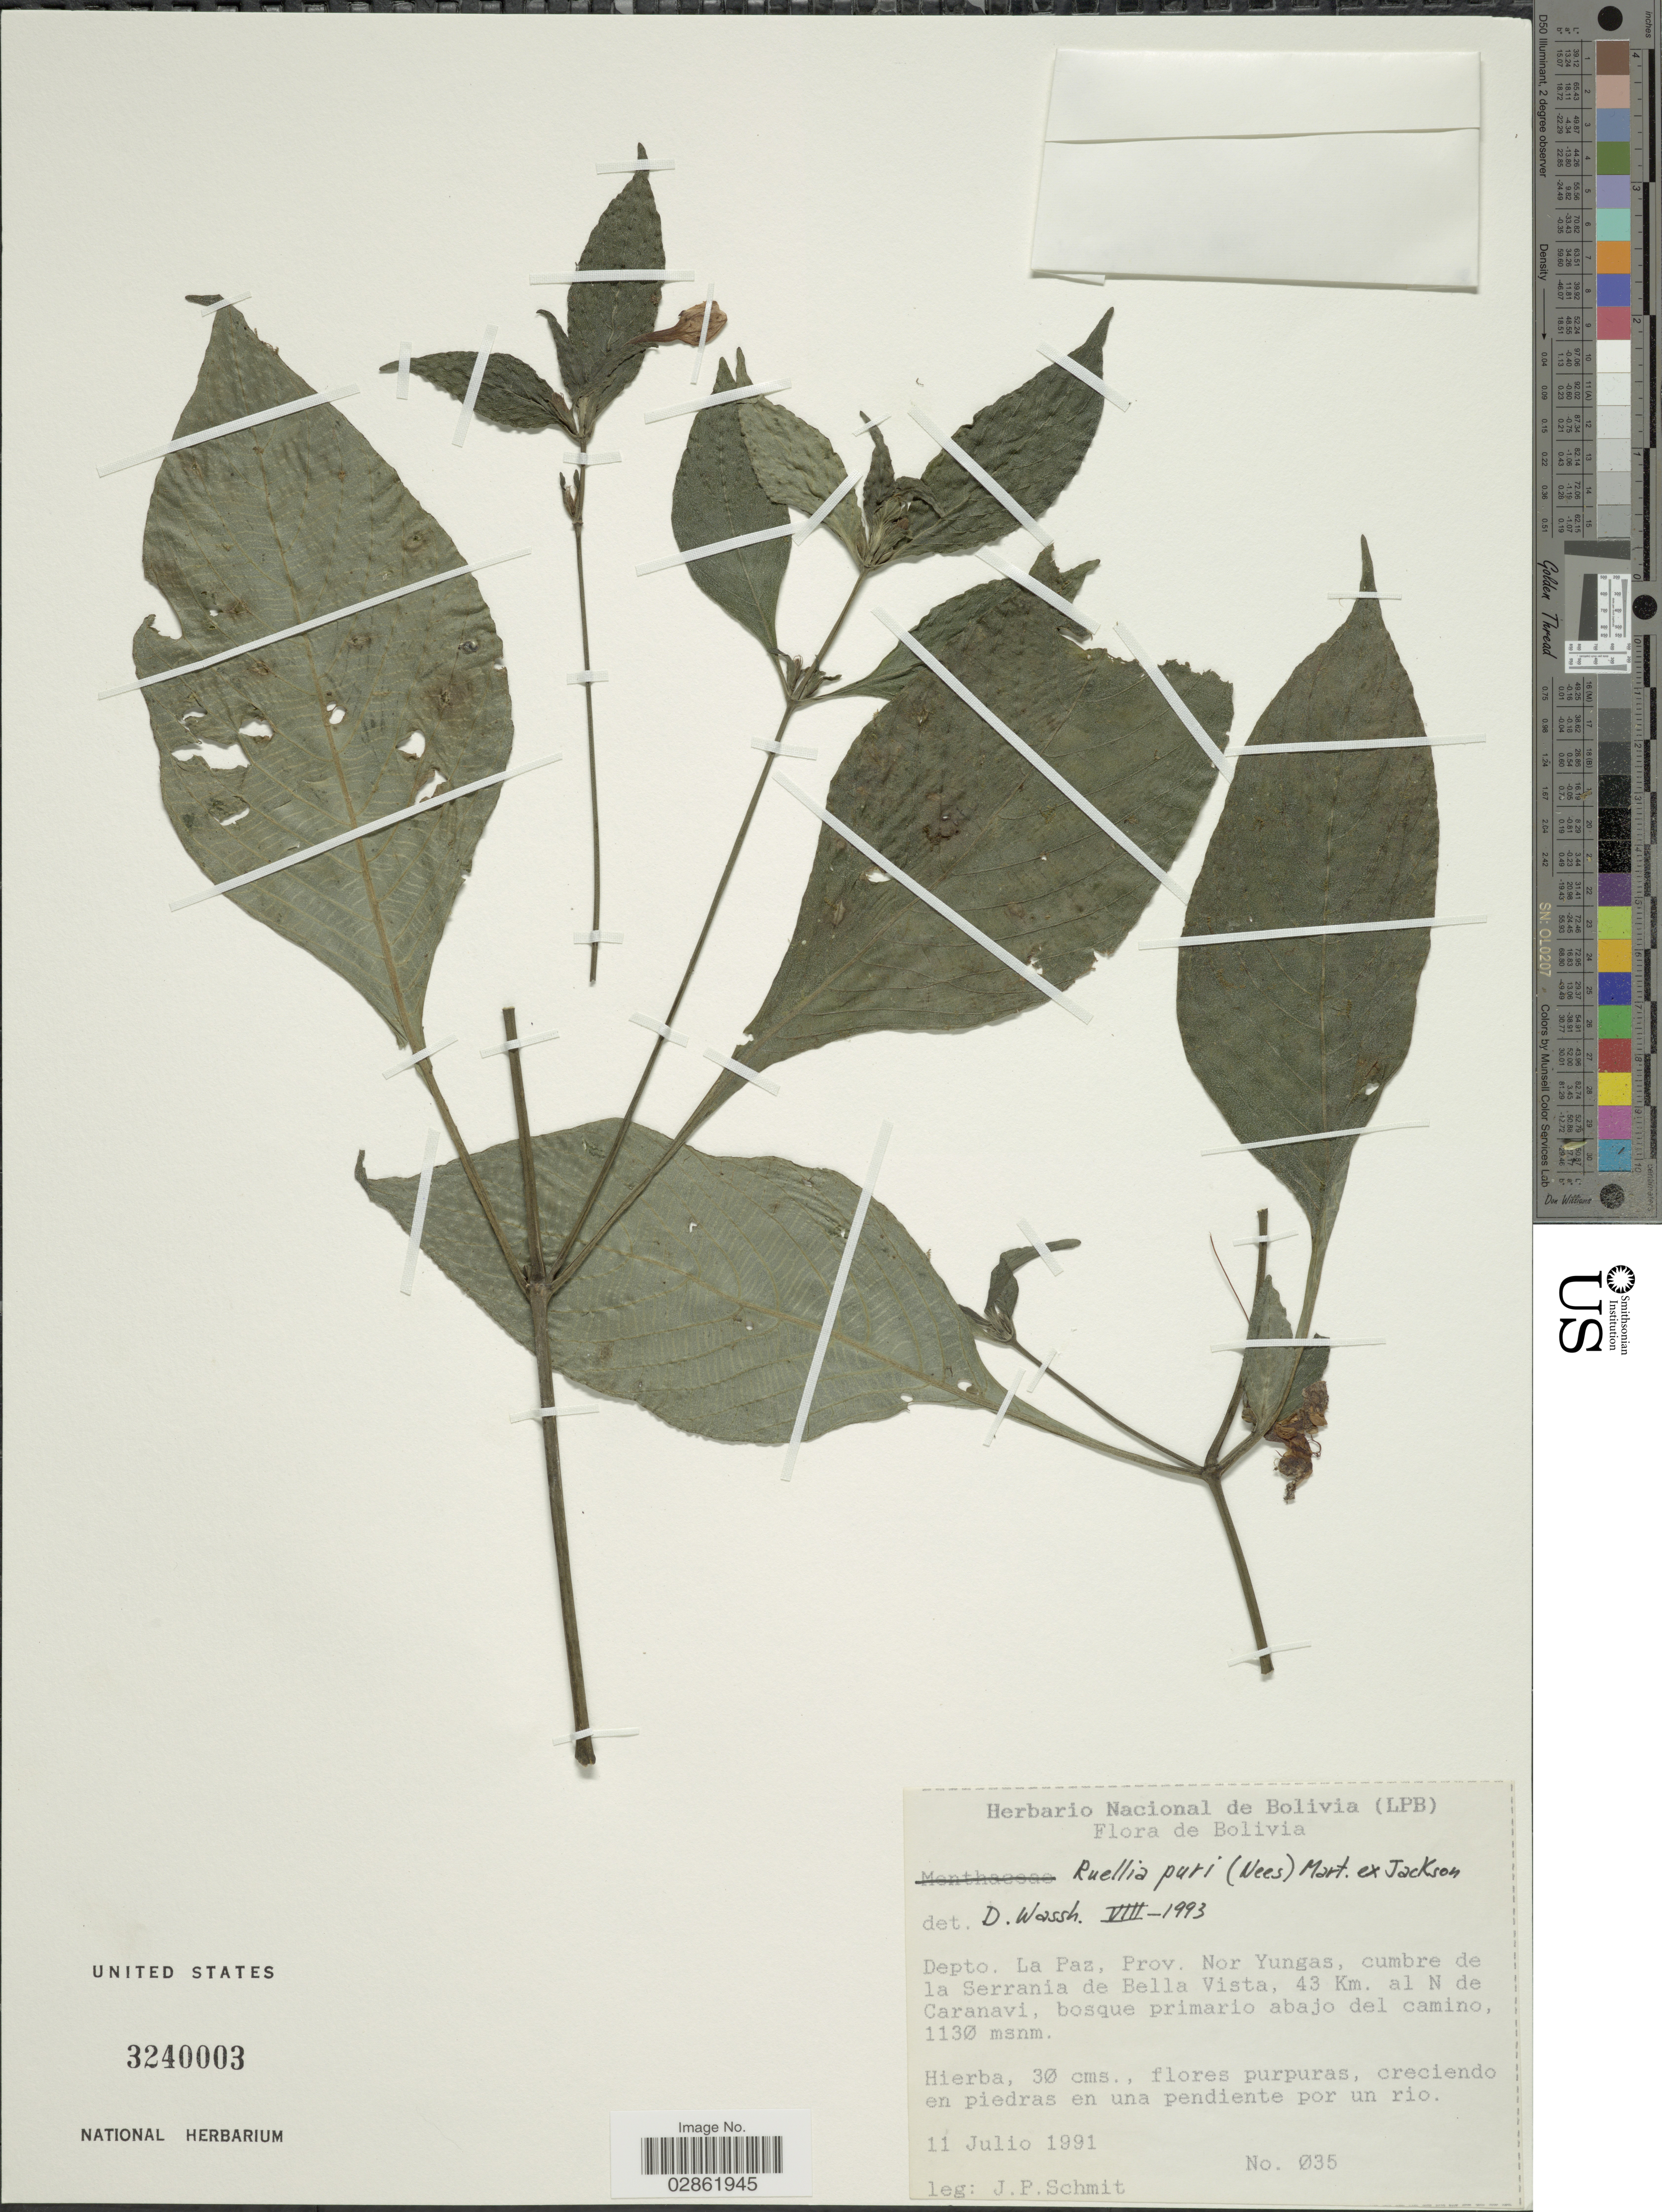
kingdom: Plantae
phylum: Tracheophyta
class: Magnoliopsida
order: Lamiales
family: Acanthaceae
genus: Ruellia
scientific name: Ruellia puri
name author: Mart. ex Nees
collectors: J. Schmit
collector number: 035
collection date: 1991-07-11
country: Bolivia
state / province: La Paz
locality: Depto. La Paz, Prov. Nor Yungas, cumbre de la Serrania de Bella Vista, 43 Km. al N de Caranavi.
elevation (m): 1130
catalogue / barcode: US 3240003